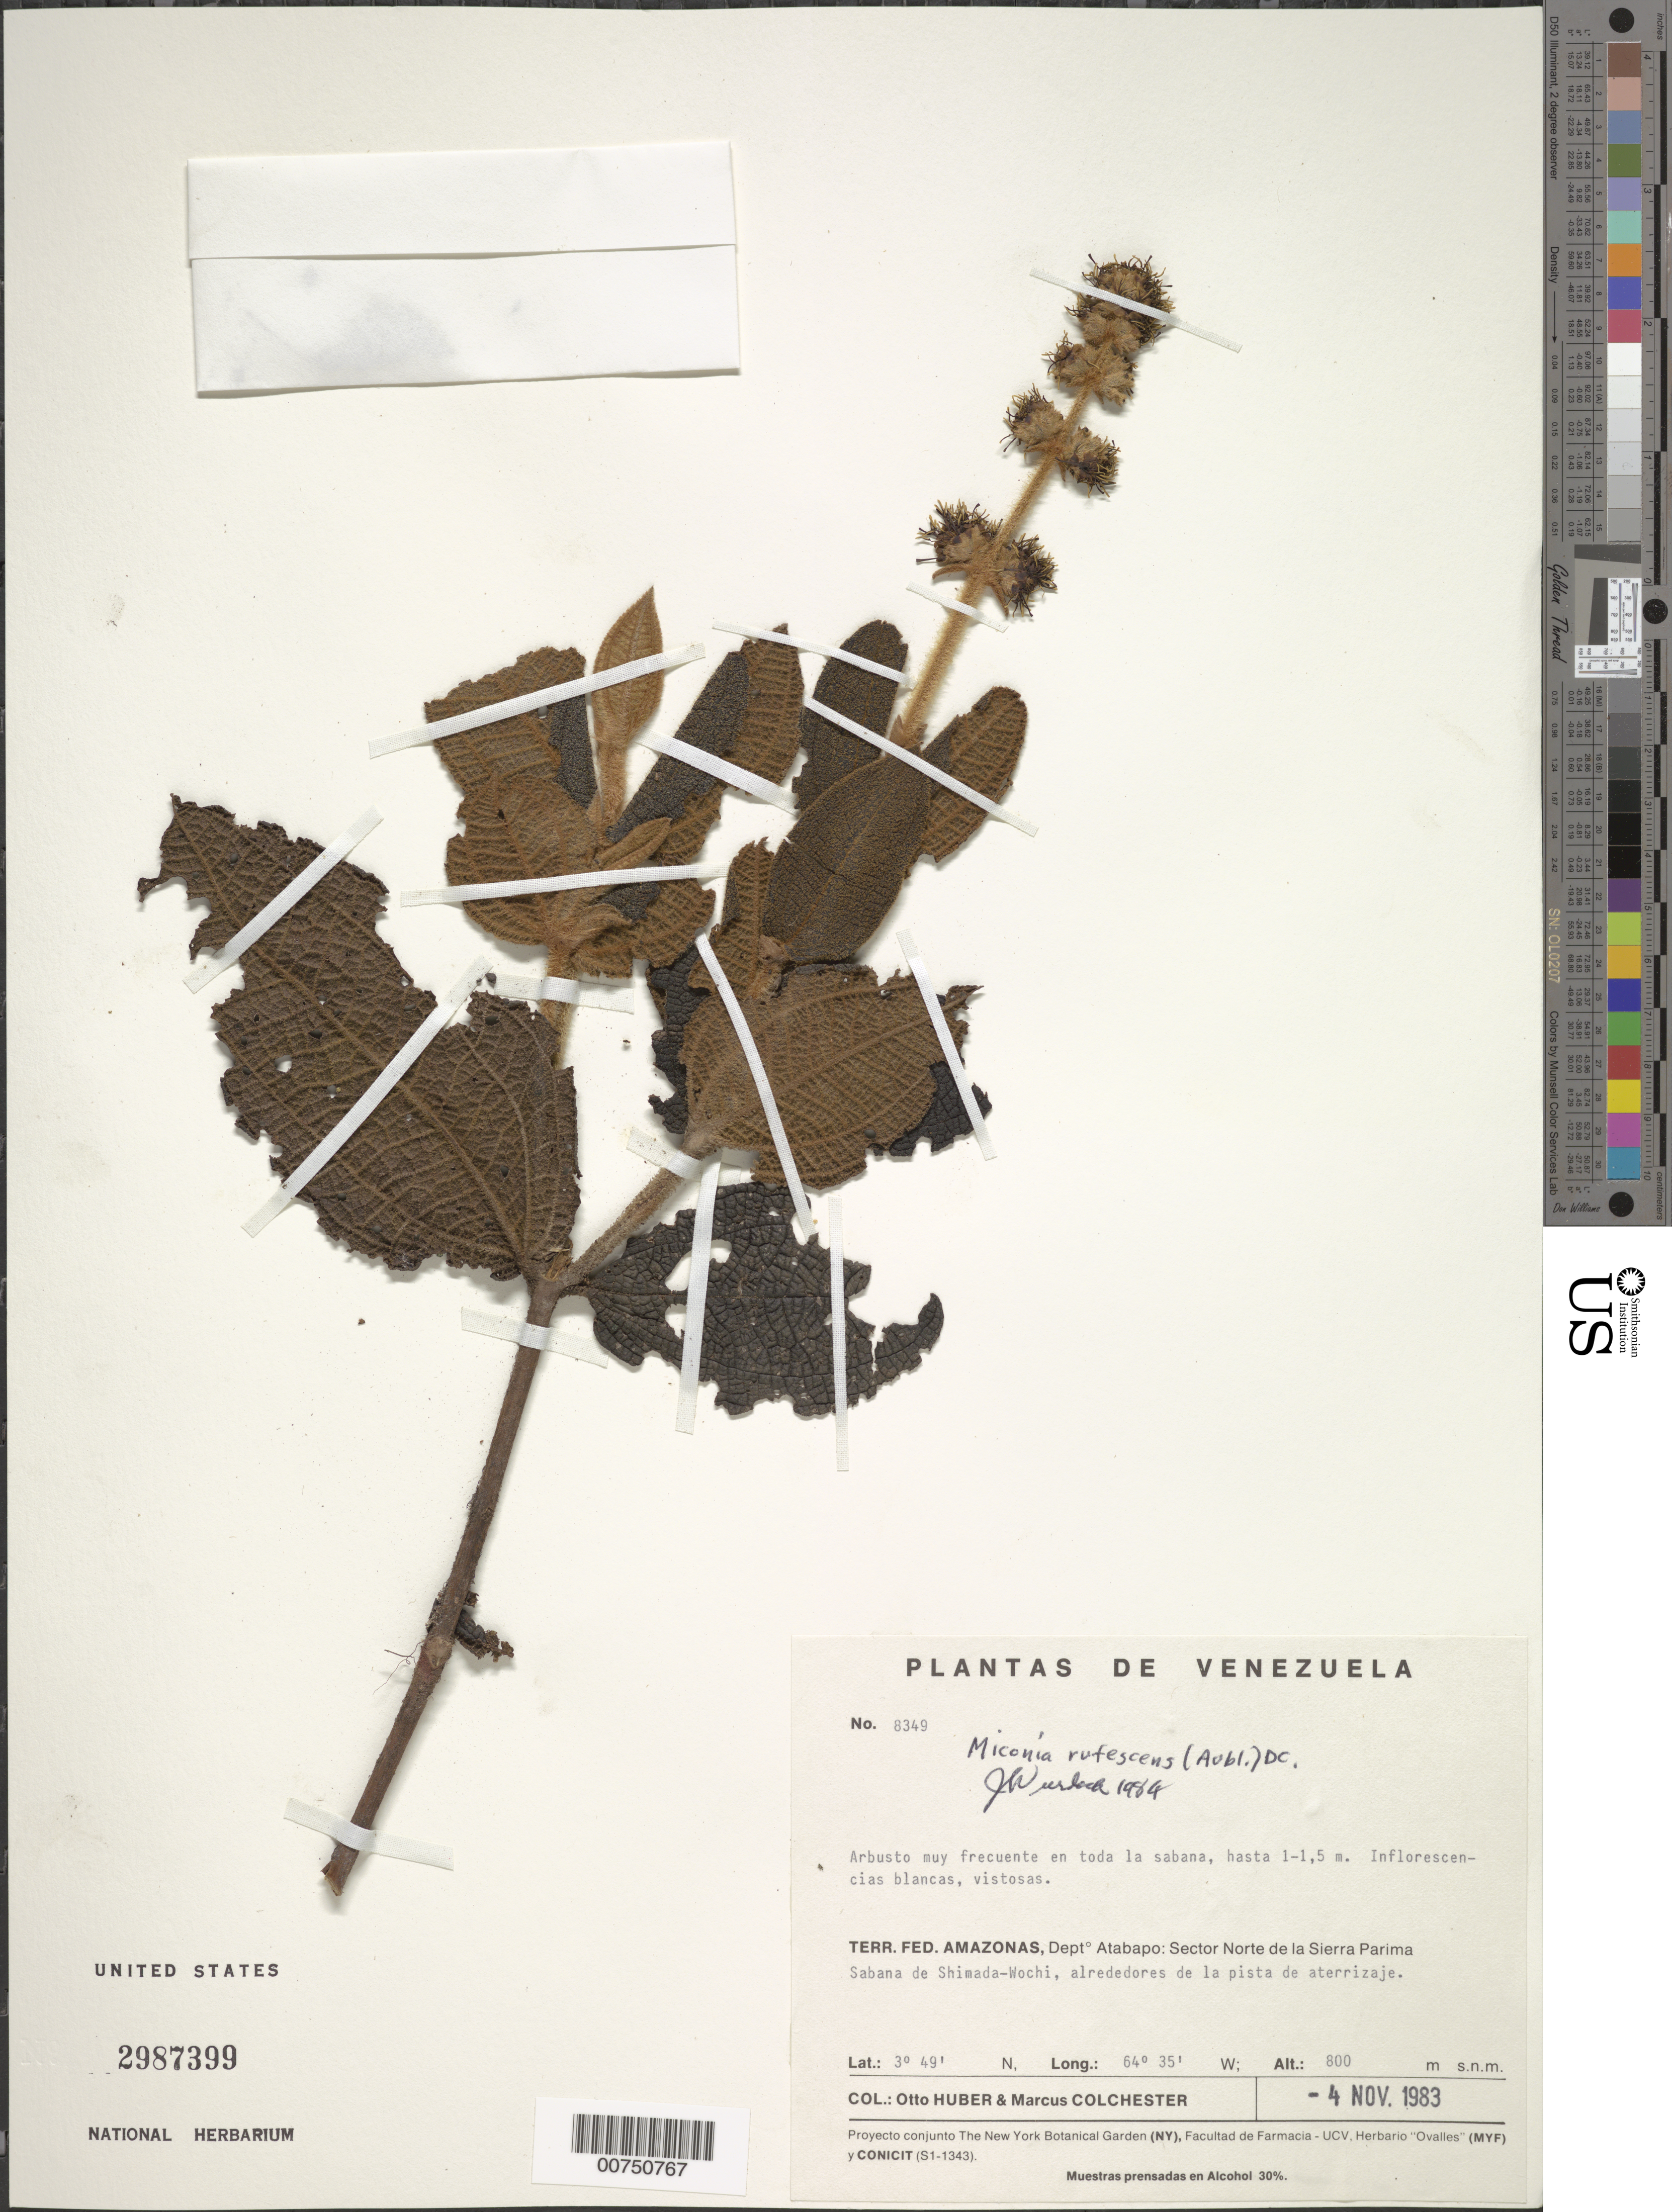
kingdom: Plantae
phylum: Tracheophyta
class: Magnoliopsida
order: Myrtales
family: Melastomataceae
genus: Miconia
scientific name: Miconia rufescens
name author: (Aubl.) DC.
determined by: Wurdack, John J., (US), US (UNITED STATES)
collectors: O. Huber & M. Colchester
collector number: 8349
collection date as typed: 4-Nov-83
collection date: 1983-11-04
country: Venezuela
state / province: Amazonas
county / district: Atabapo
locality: Sierra Parima, Sector Norte, Sabana de Shimada-Wochi, alrededores de la pista de aterrizaje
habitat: Sabana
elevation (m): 800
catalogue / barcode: US 2987399